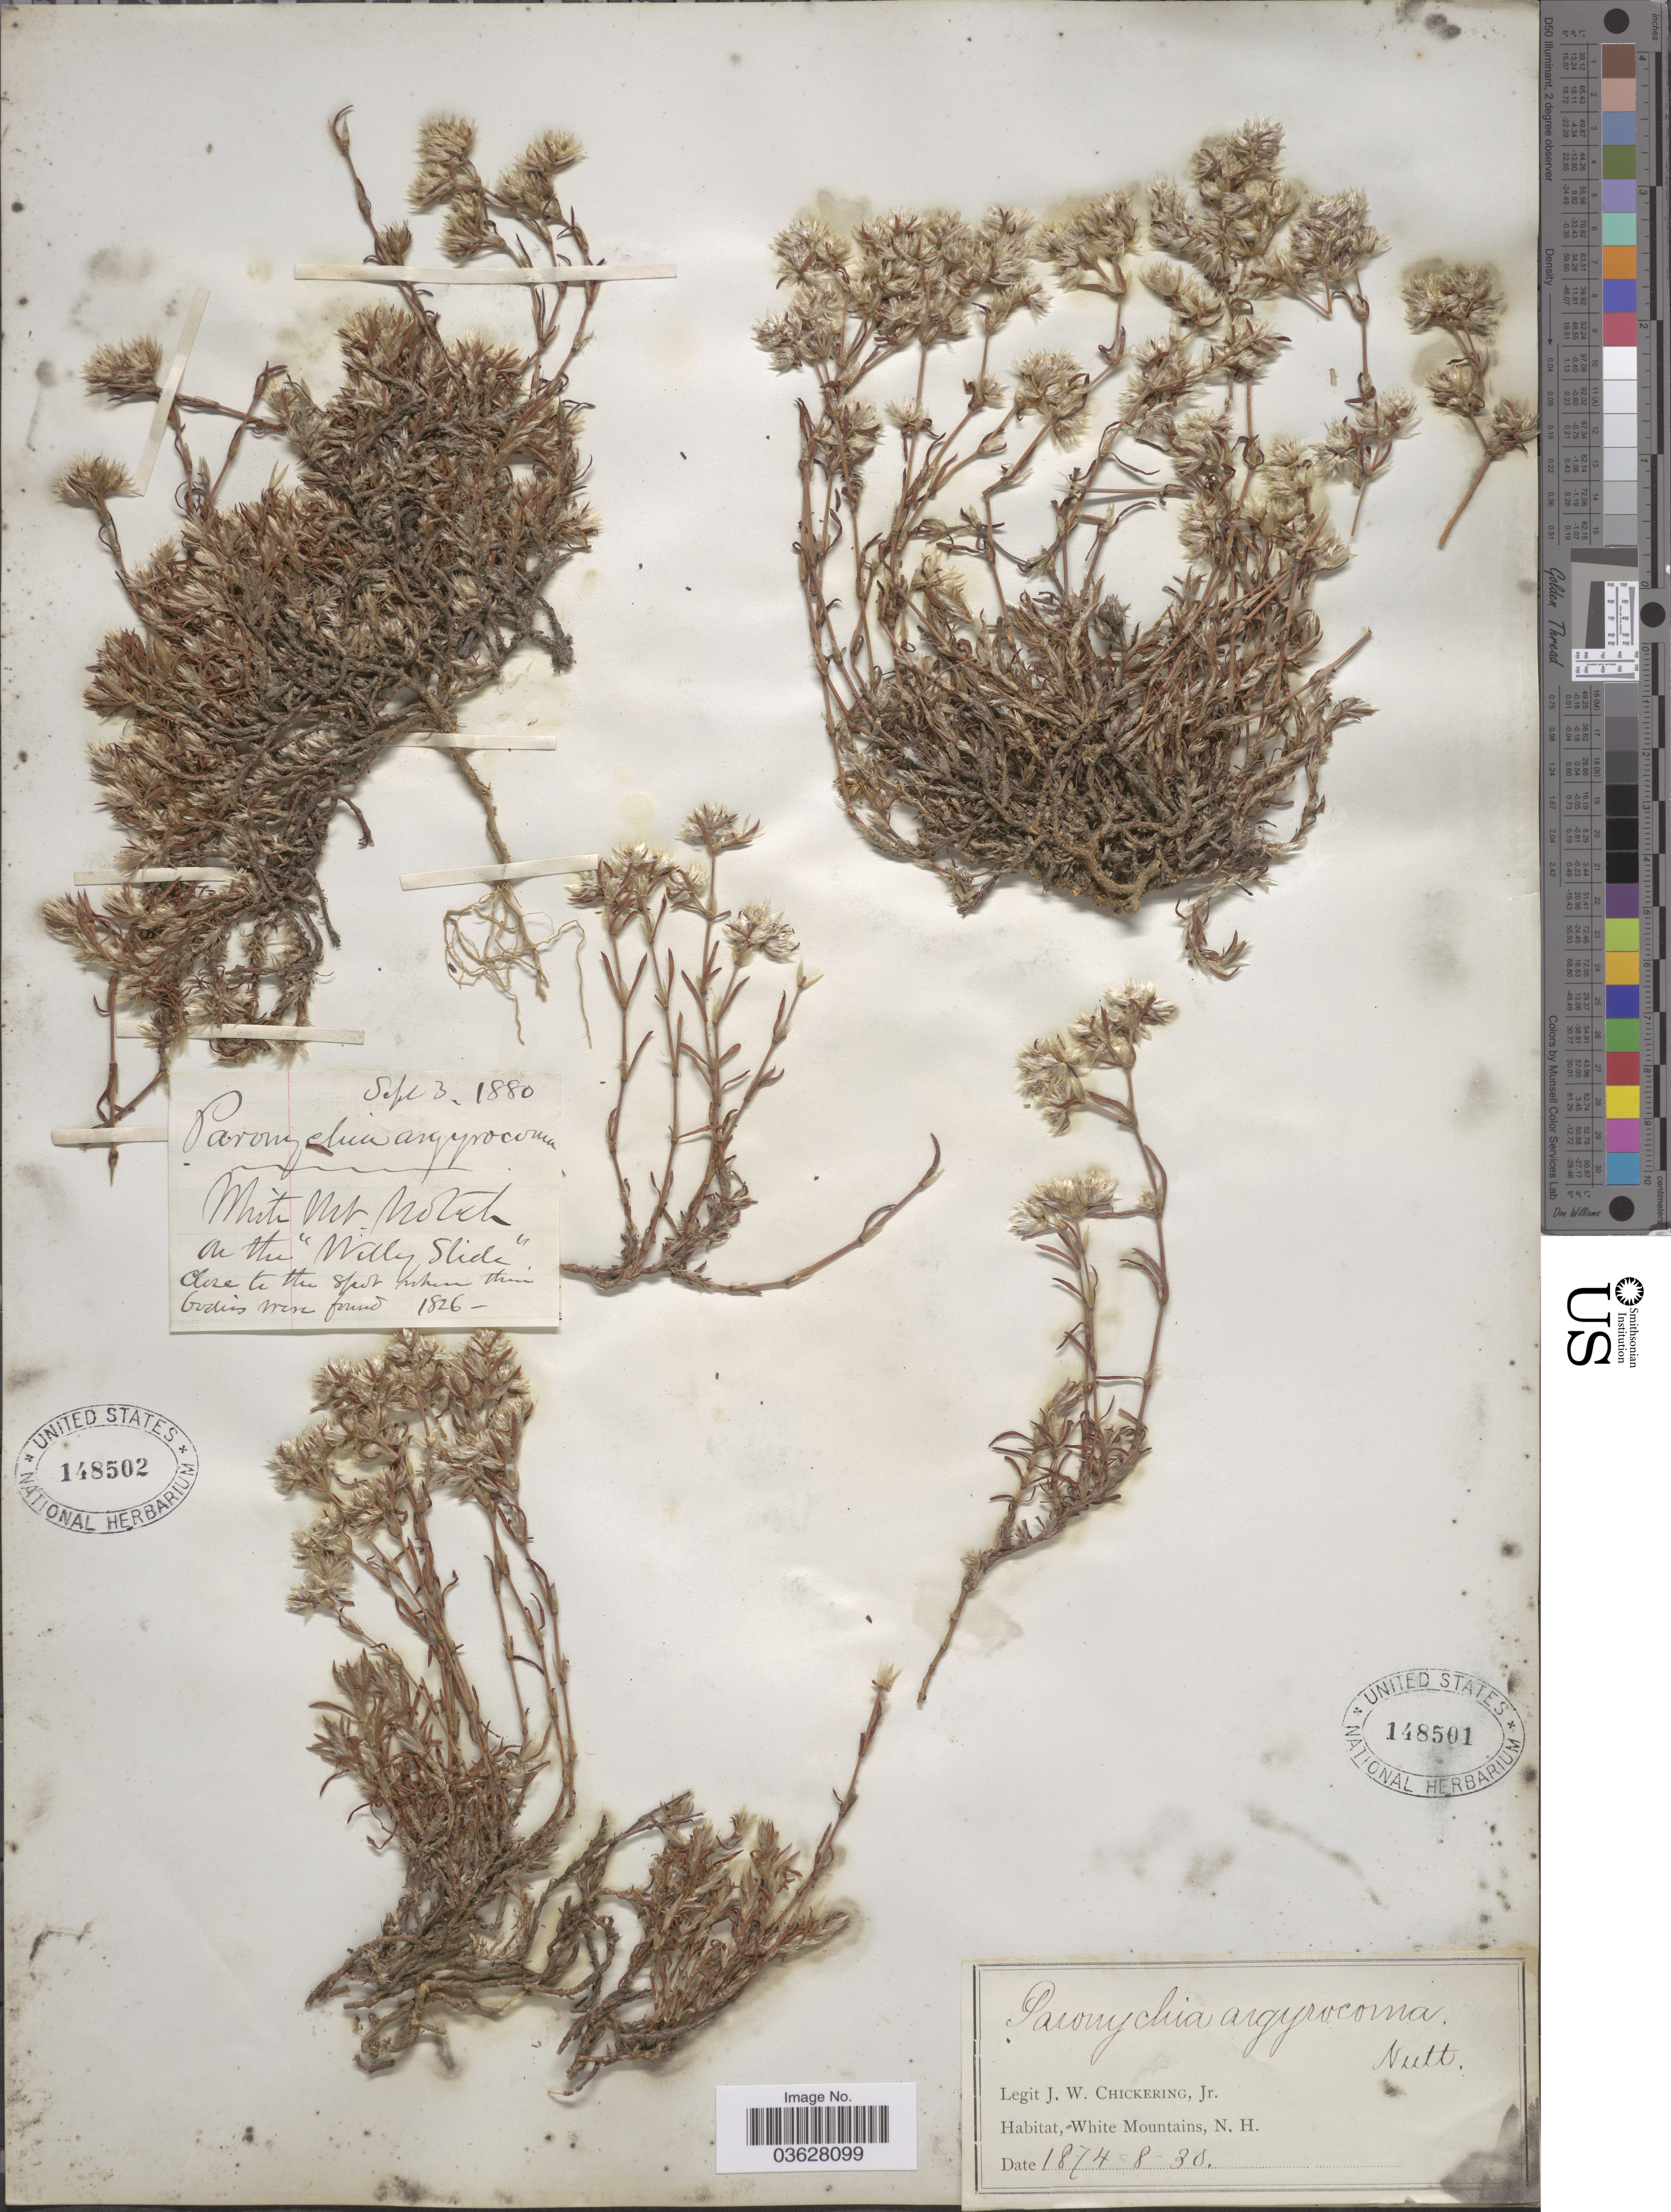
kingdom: Plantae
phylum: Tracheophyta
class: Magnoliopsida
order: Caryophyllales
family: Caryophyllaceae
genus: Paronychia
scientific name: Paronychia argyrocoma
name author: (Michx.) Nutt.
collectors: J. W. Chickering Jr.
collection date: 1874-08-30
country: United States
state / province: New Hampshire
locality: White Mountains.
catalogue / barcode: US 148501